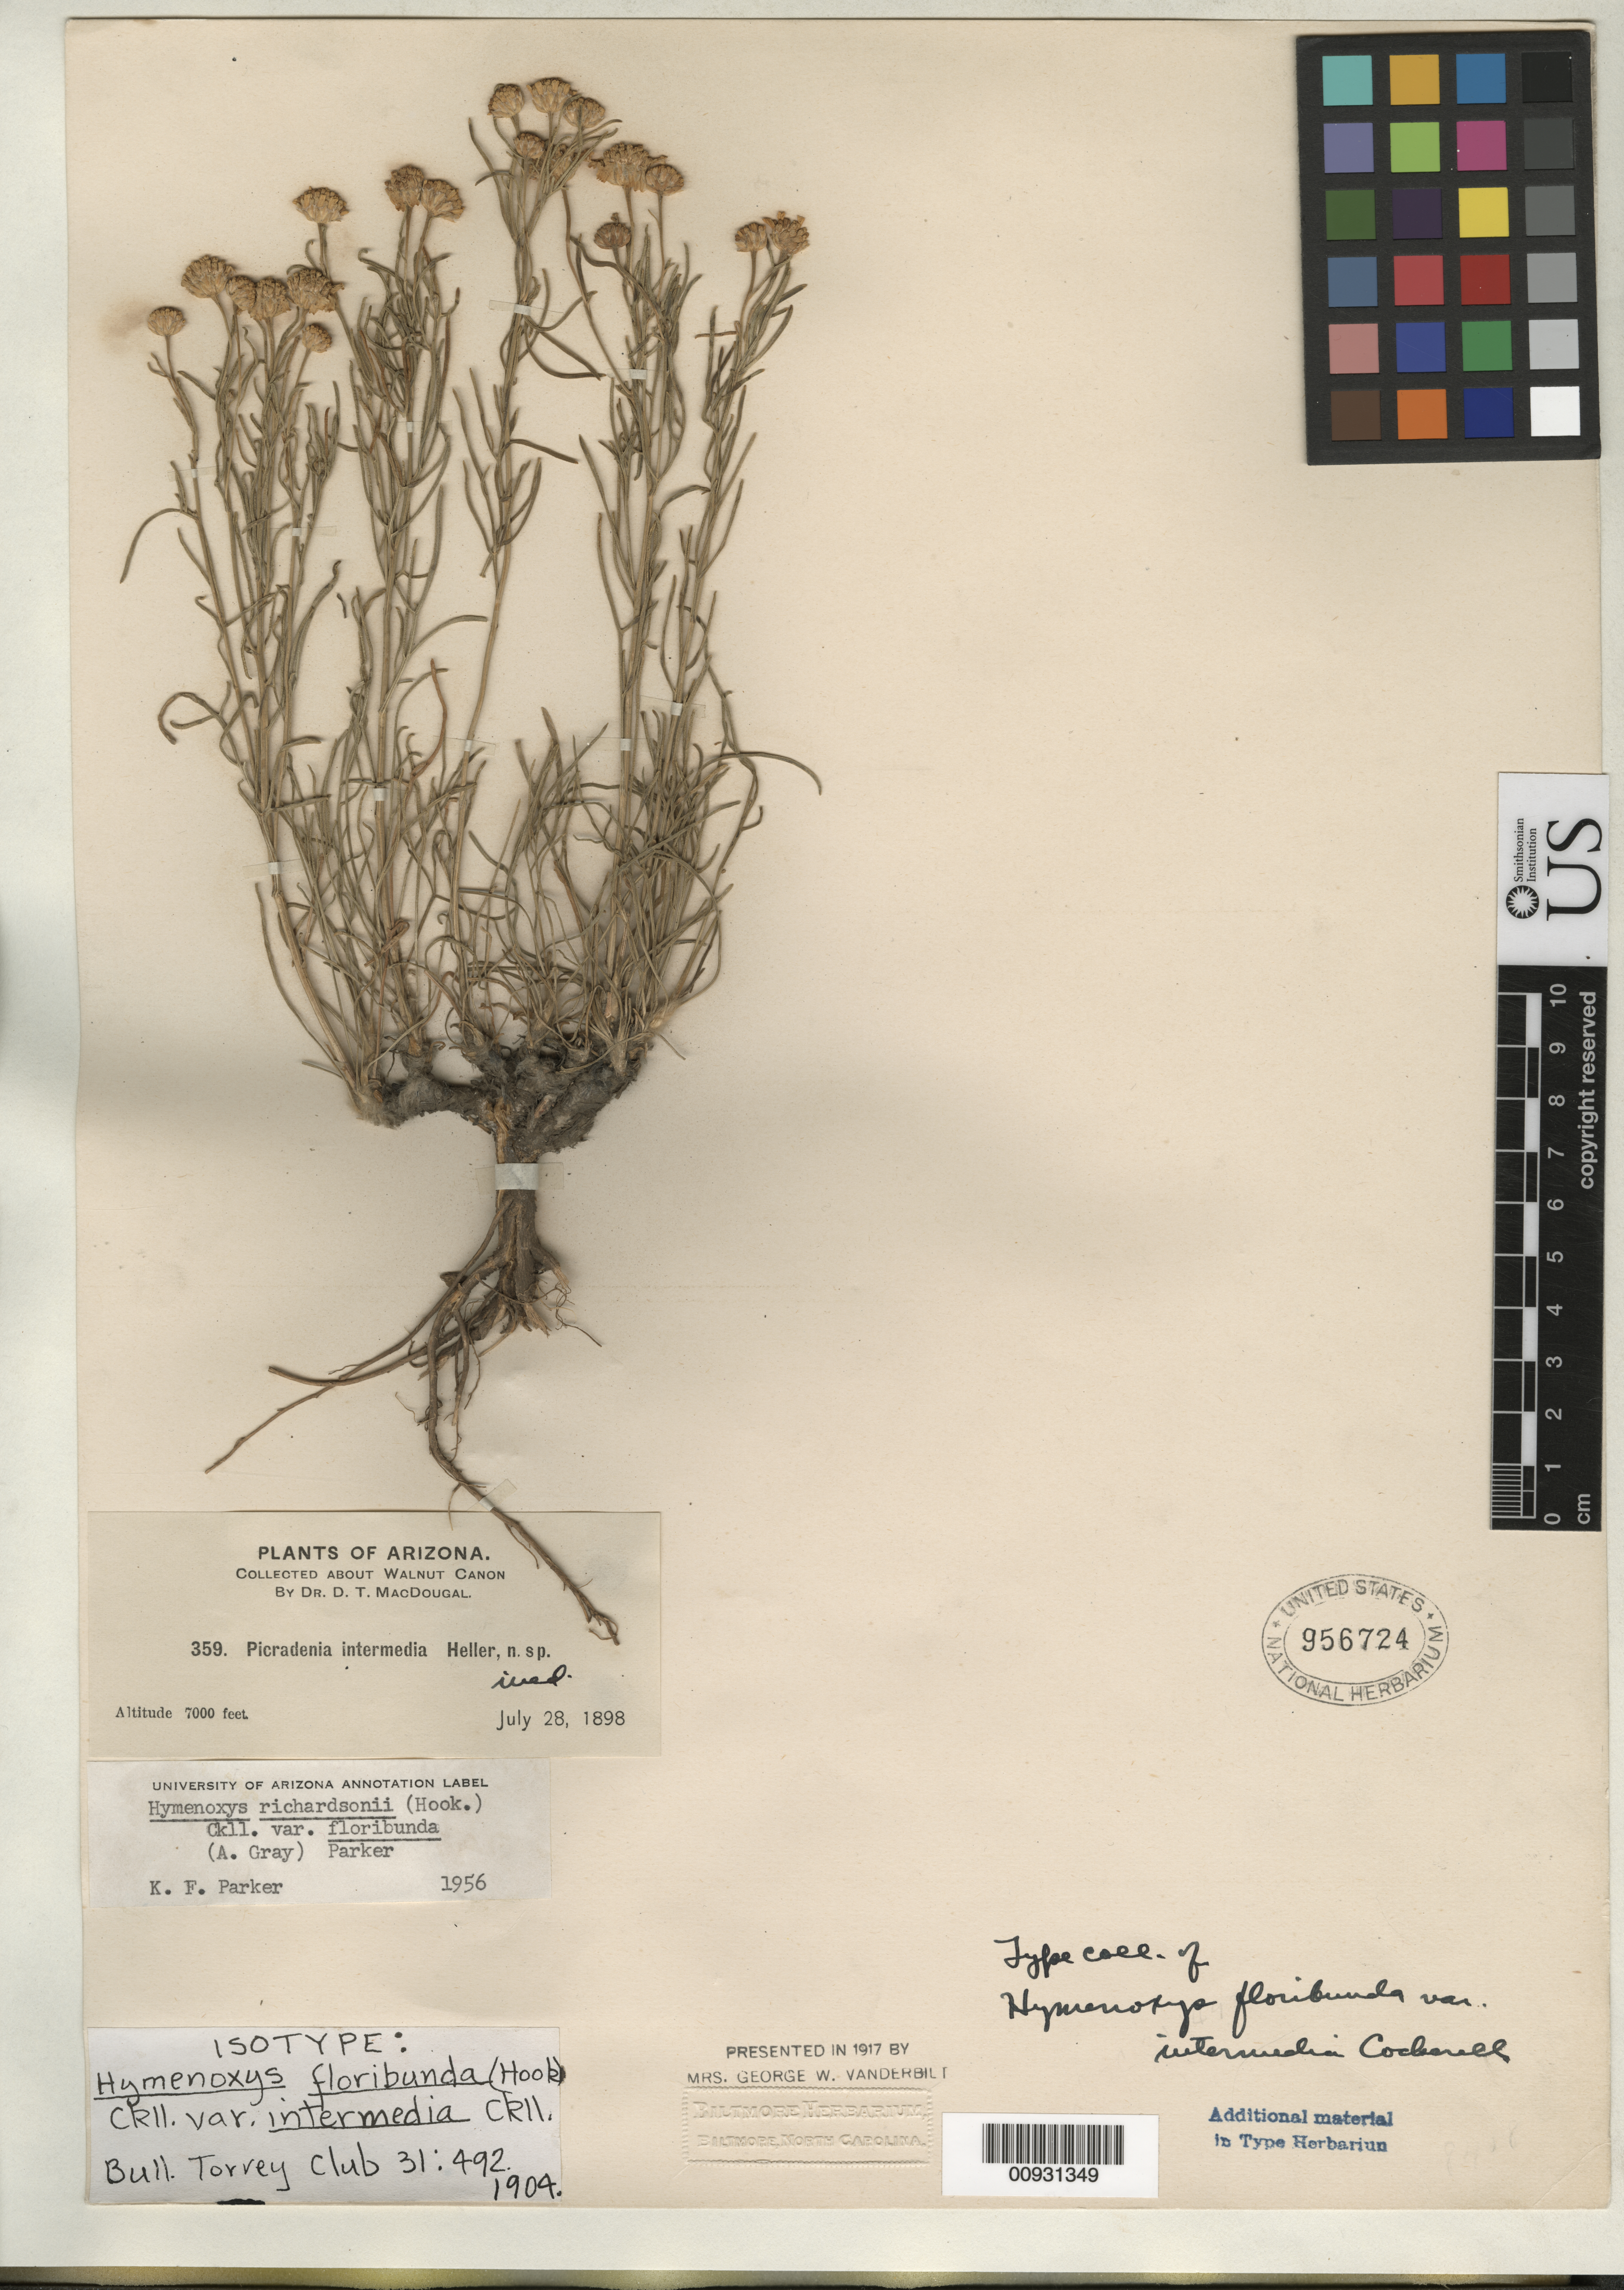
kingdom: Plantae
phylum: Tracheophyta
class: Magnoliopsida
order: Asterales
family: Asteraceae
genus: Hymenoxys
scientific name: Hymenoxys floribunda var. intermedia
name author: Cockerell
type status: Isotype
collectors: D. T. MacDougal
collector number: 359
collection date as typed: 28 Jul 1898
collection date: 1898-07-28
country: United States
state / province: Arizona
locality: Near Walnut Canyon.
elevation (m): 2134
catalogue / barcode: US 956724